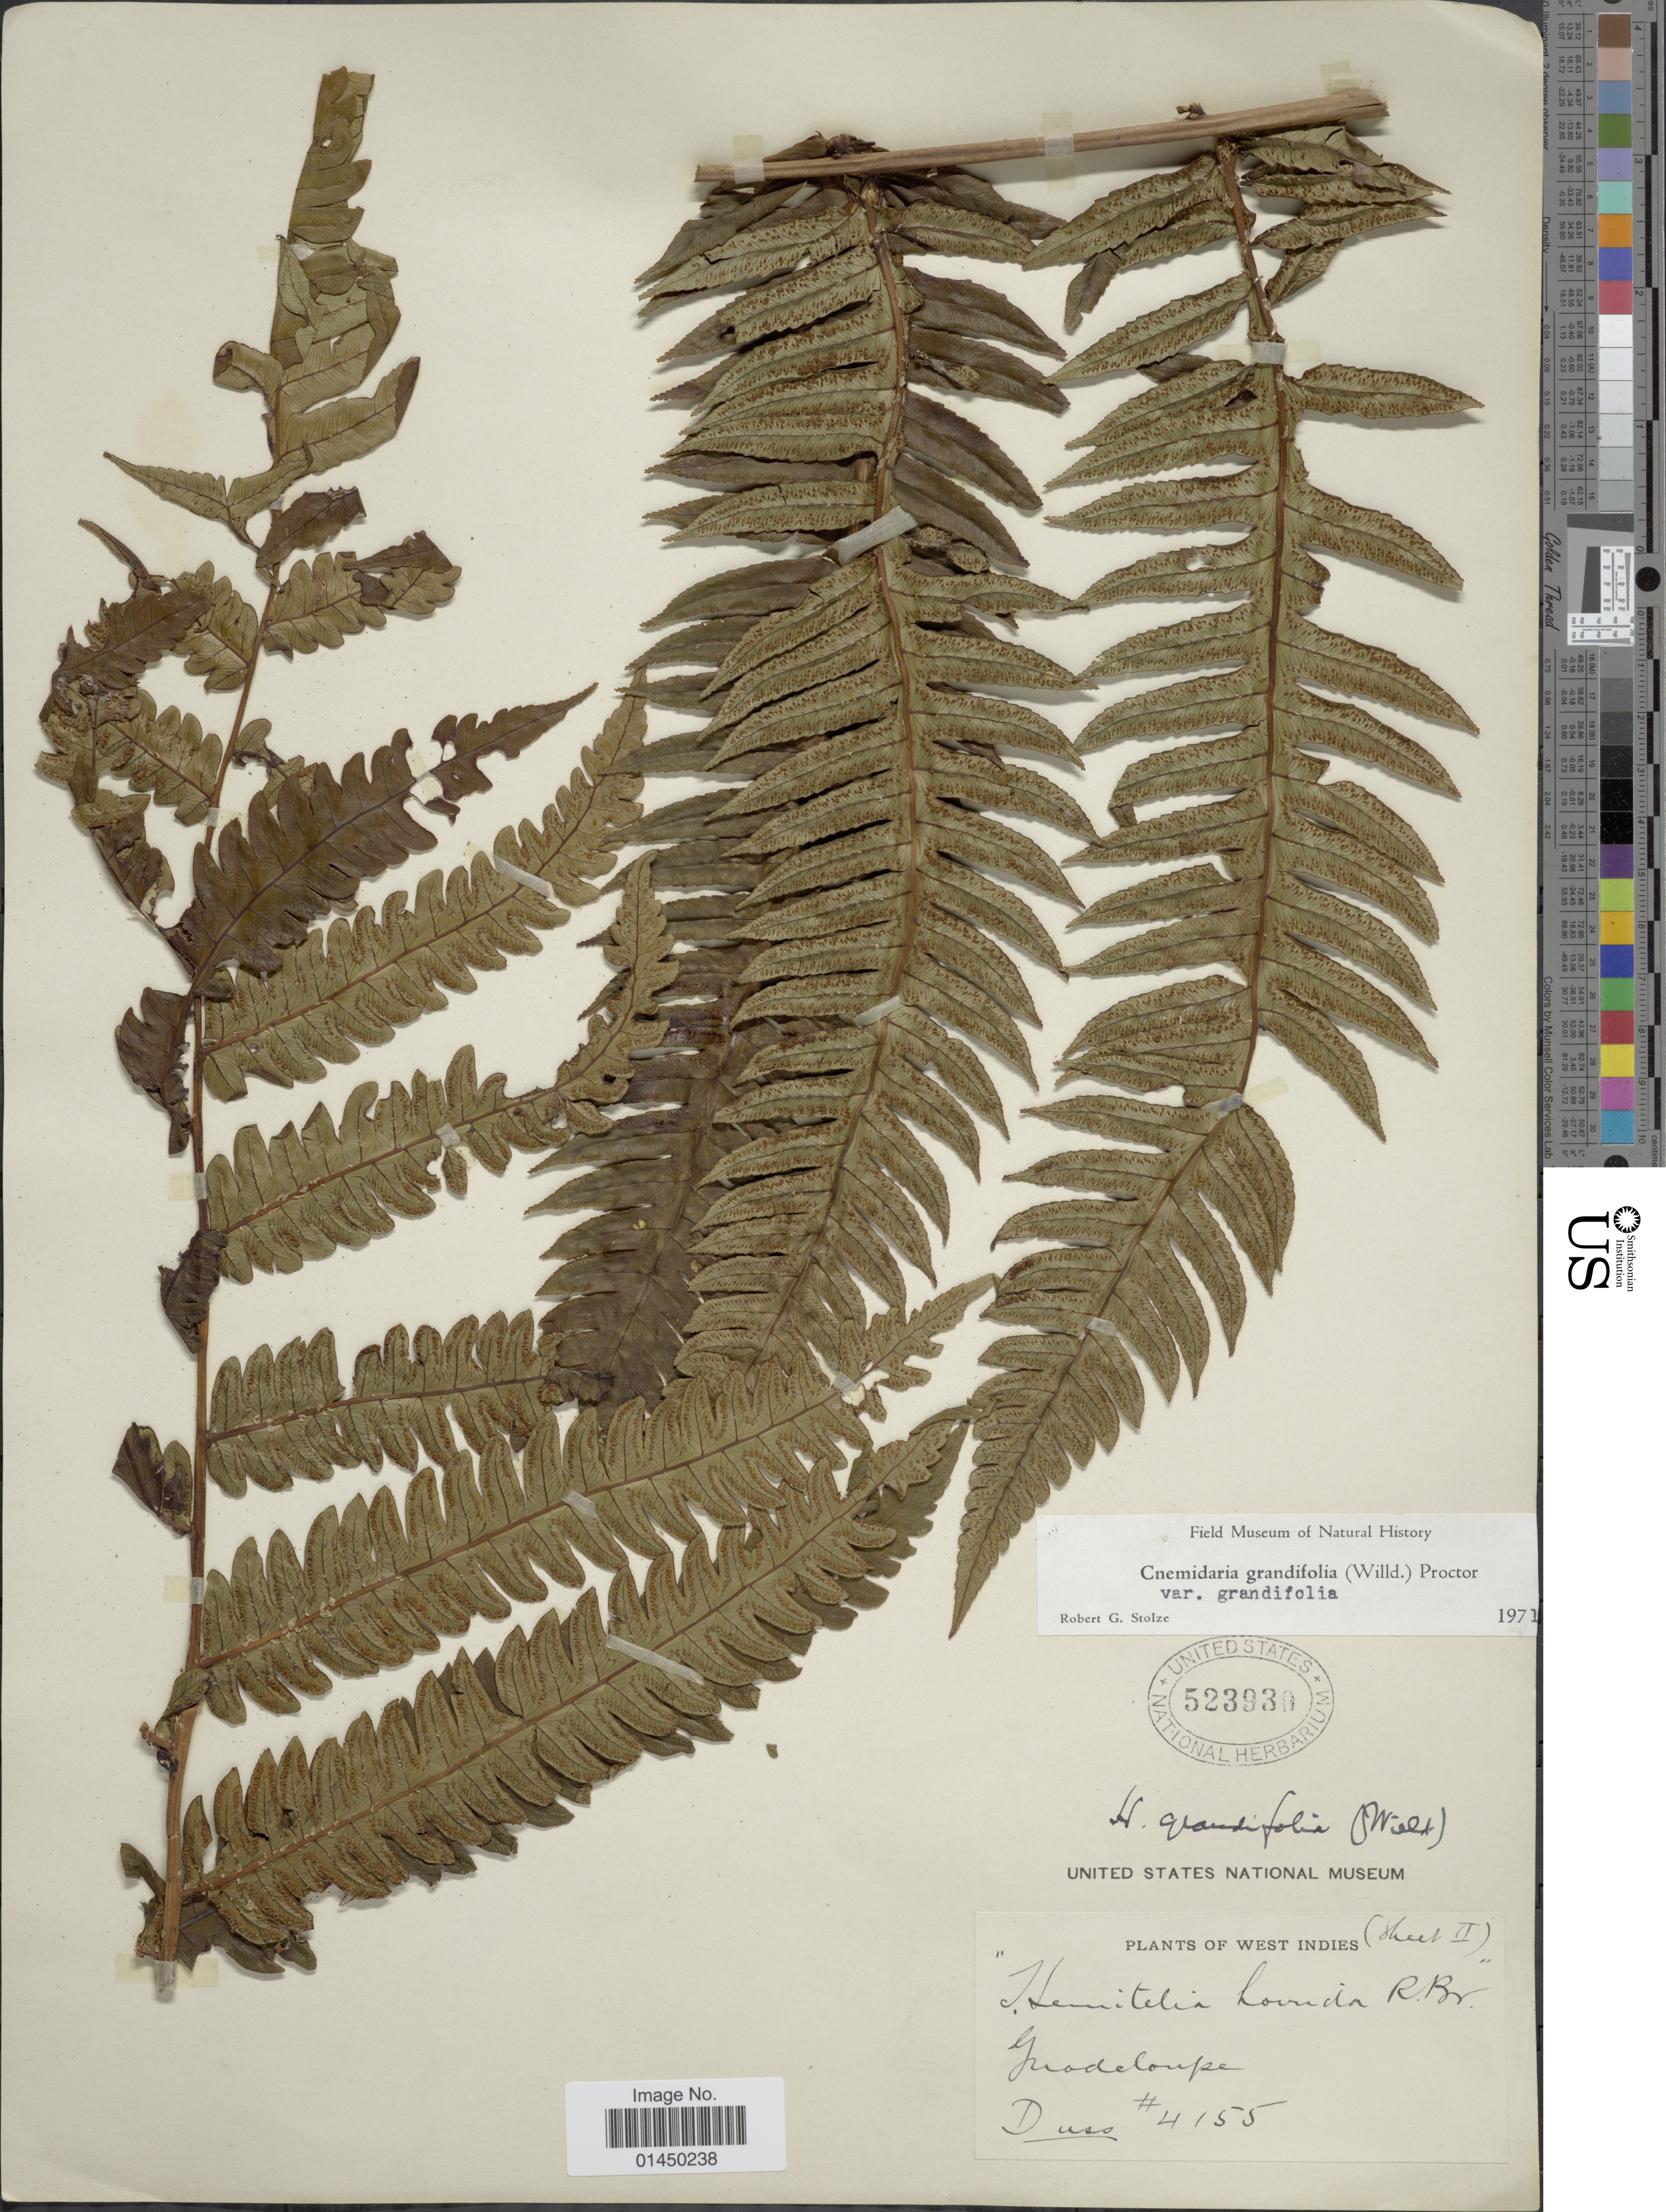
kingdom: Plantae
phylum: Tracheophyta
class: Polypodiopsida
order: Cyatheales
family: Cyatheaceae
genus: Cyathea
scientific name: Cyathea grandifolia var. grandifolia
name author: Willd.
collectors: -. Duss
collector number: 4155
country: Guadeloupe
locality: West Indies, Guadeloupe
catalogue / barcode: US 523930